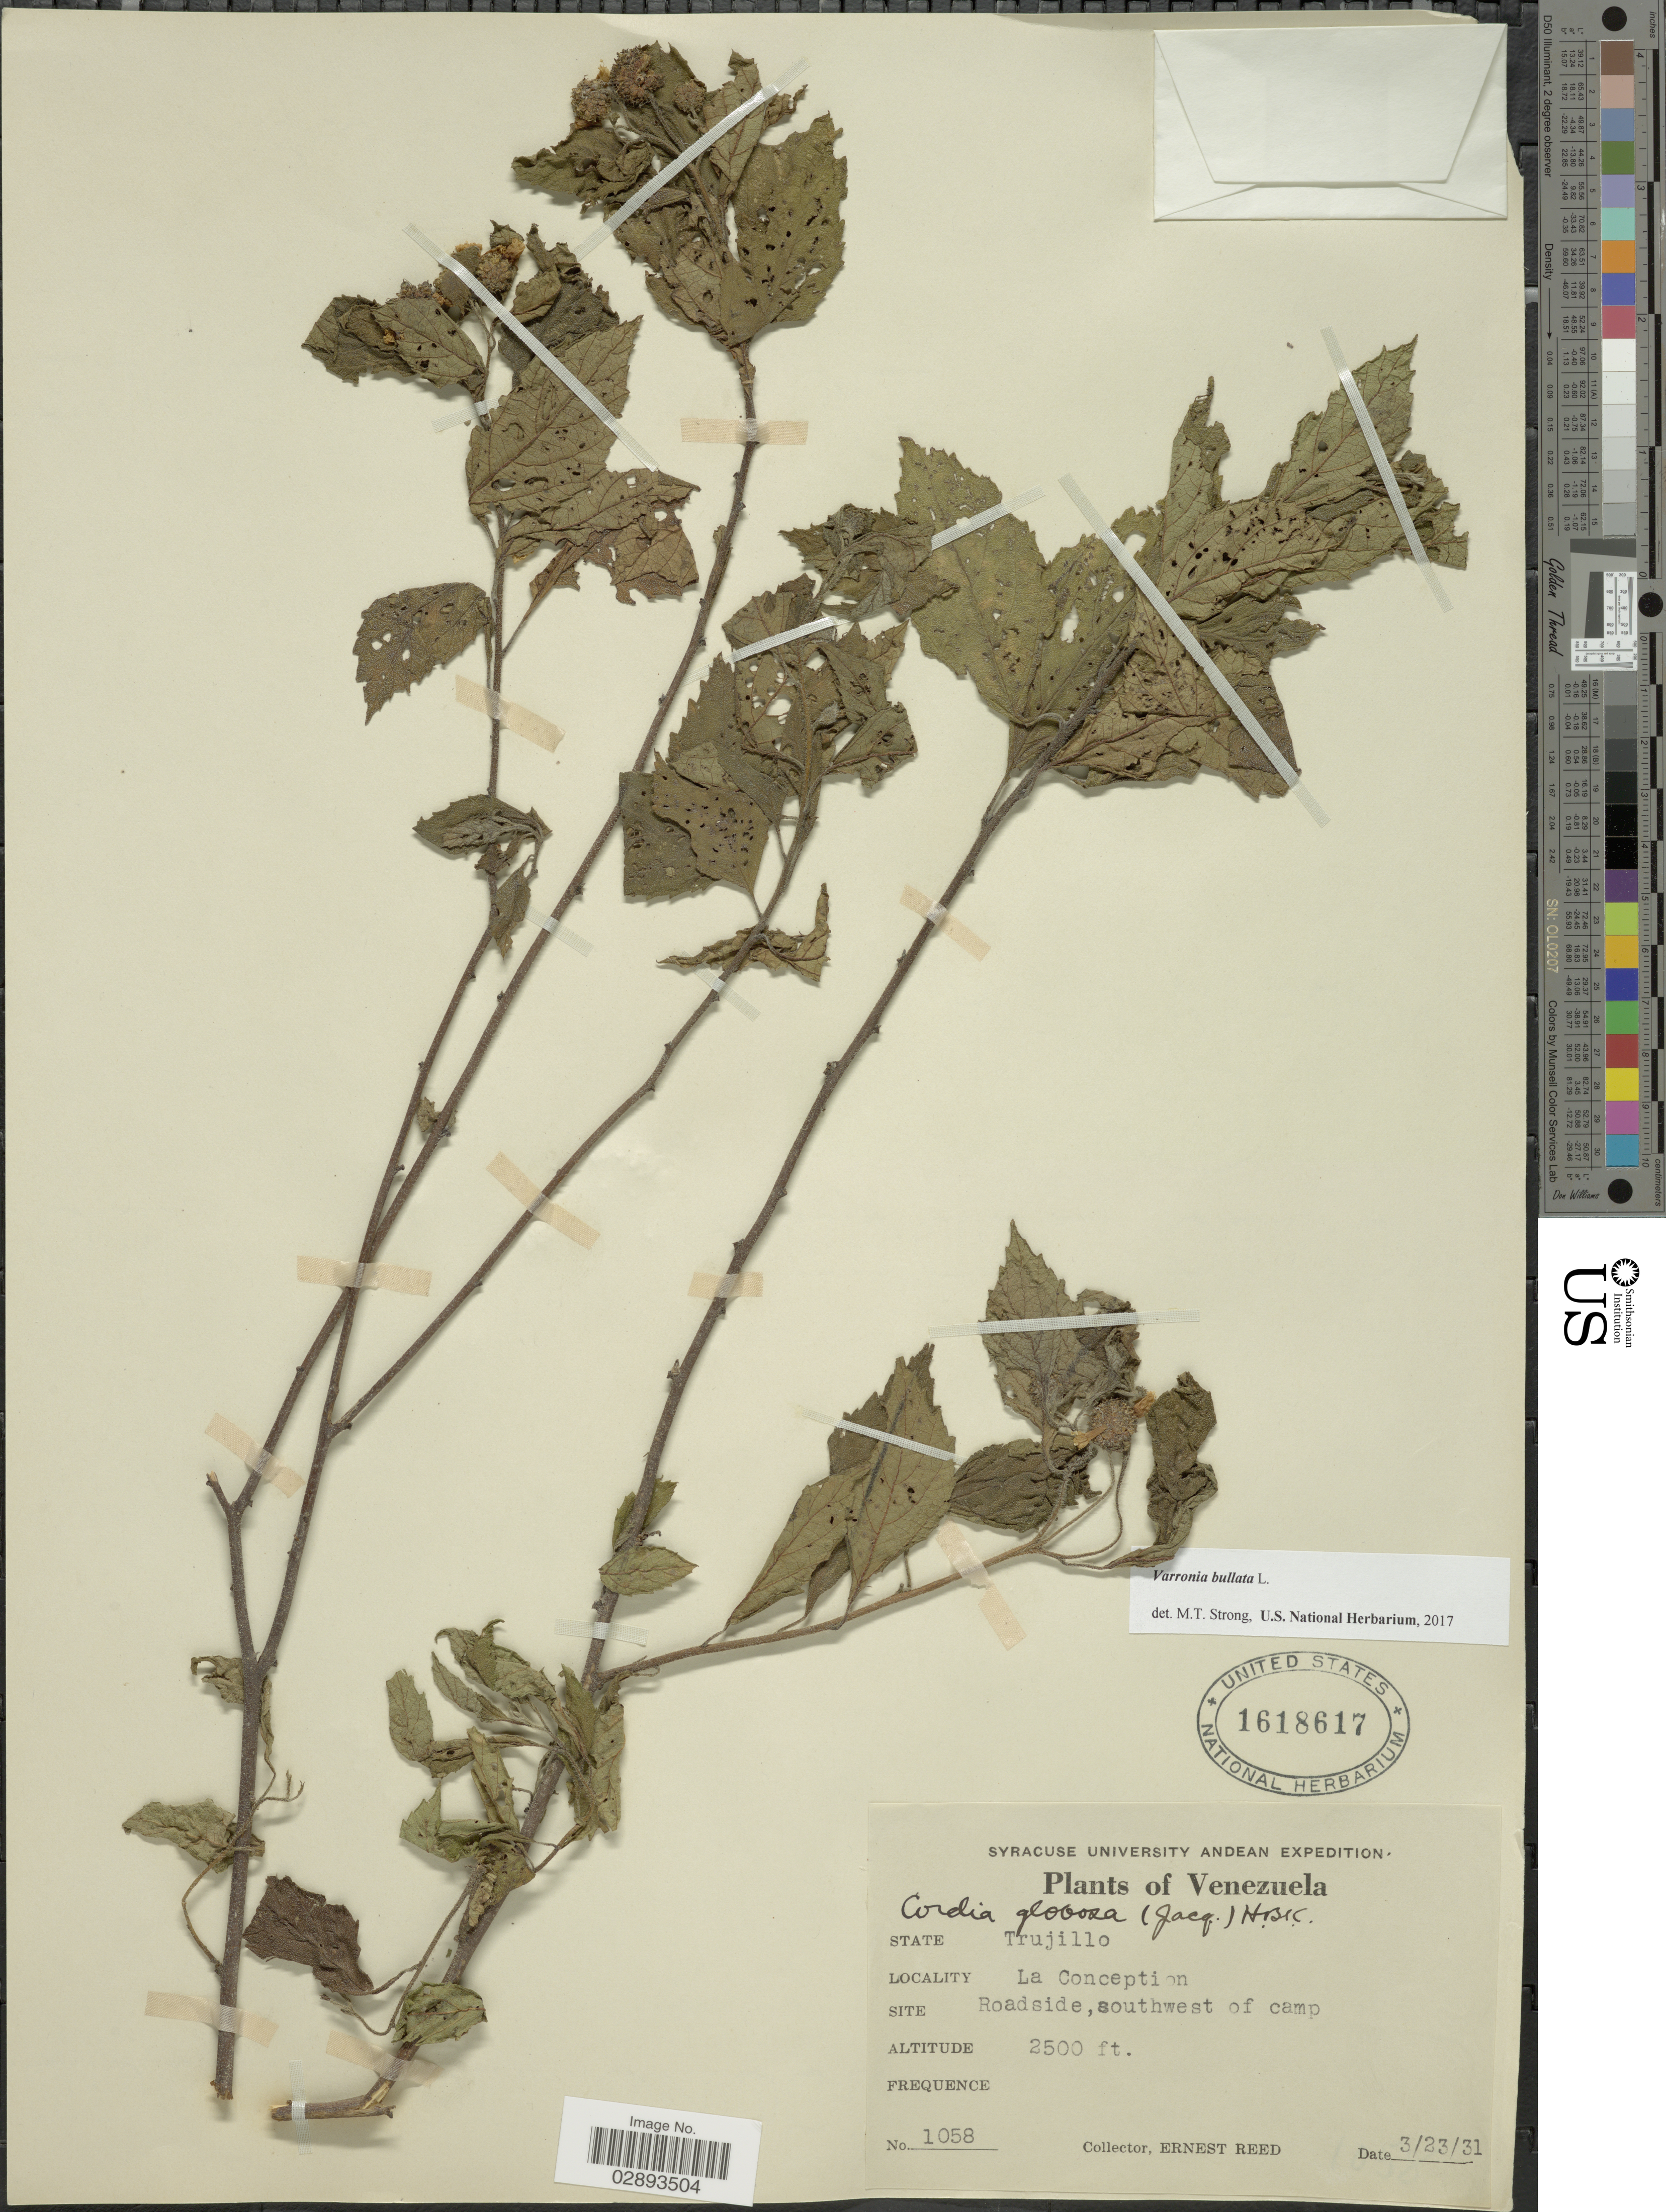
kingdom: Plantae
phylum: Tracheophyta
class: Magnoliopsida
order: Boraginales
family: Cordiaceae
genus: Varronia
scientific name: Varronia bullata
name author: L.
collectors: E. Reed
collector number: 1058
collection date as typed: Transcribed d/m/y: 23/3/31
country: Venezuela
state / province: Trujillo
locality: State Trujillo, La Conception, Roadside, southwest of camp.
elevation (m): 762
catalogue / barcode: US 1618617